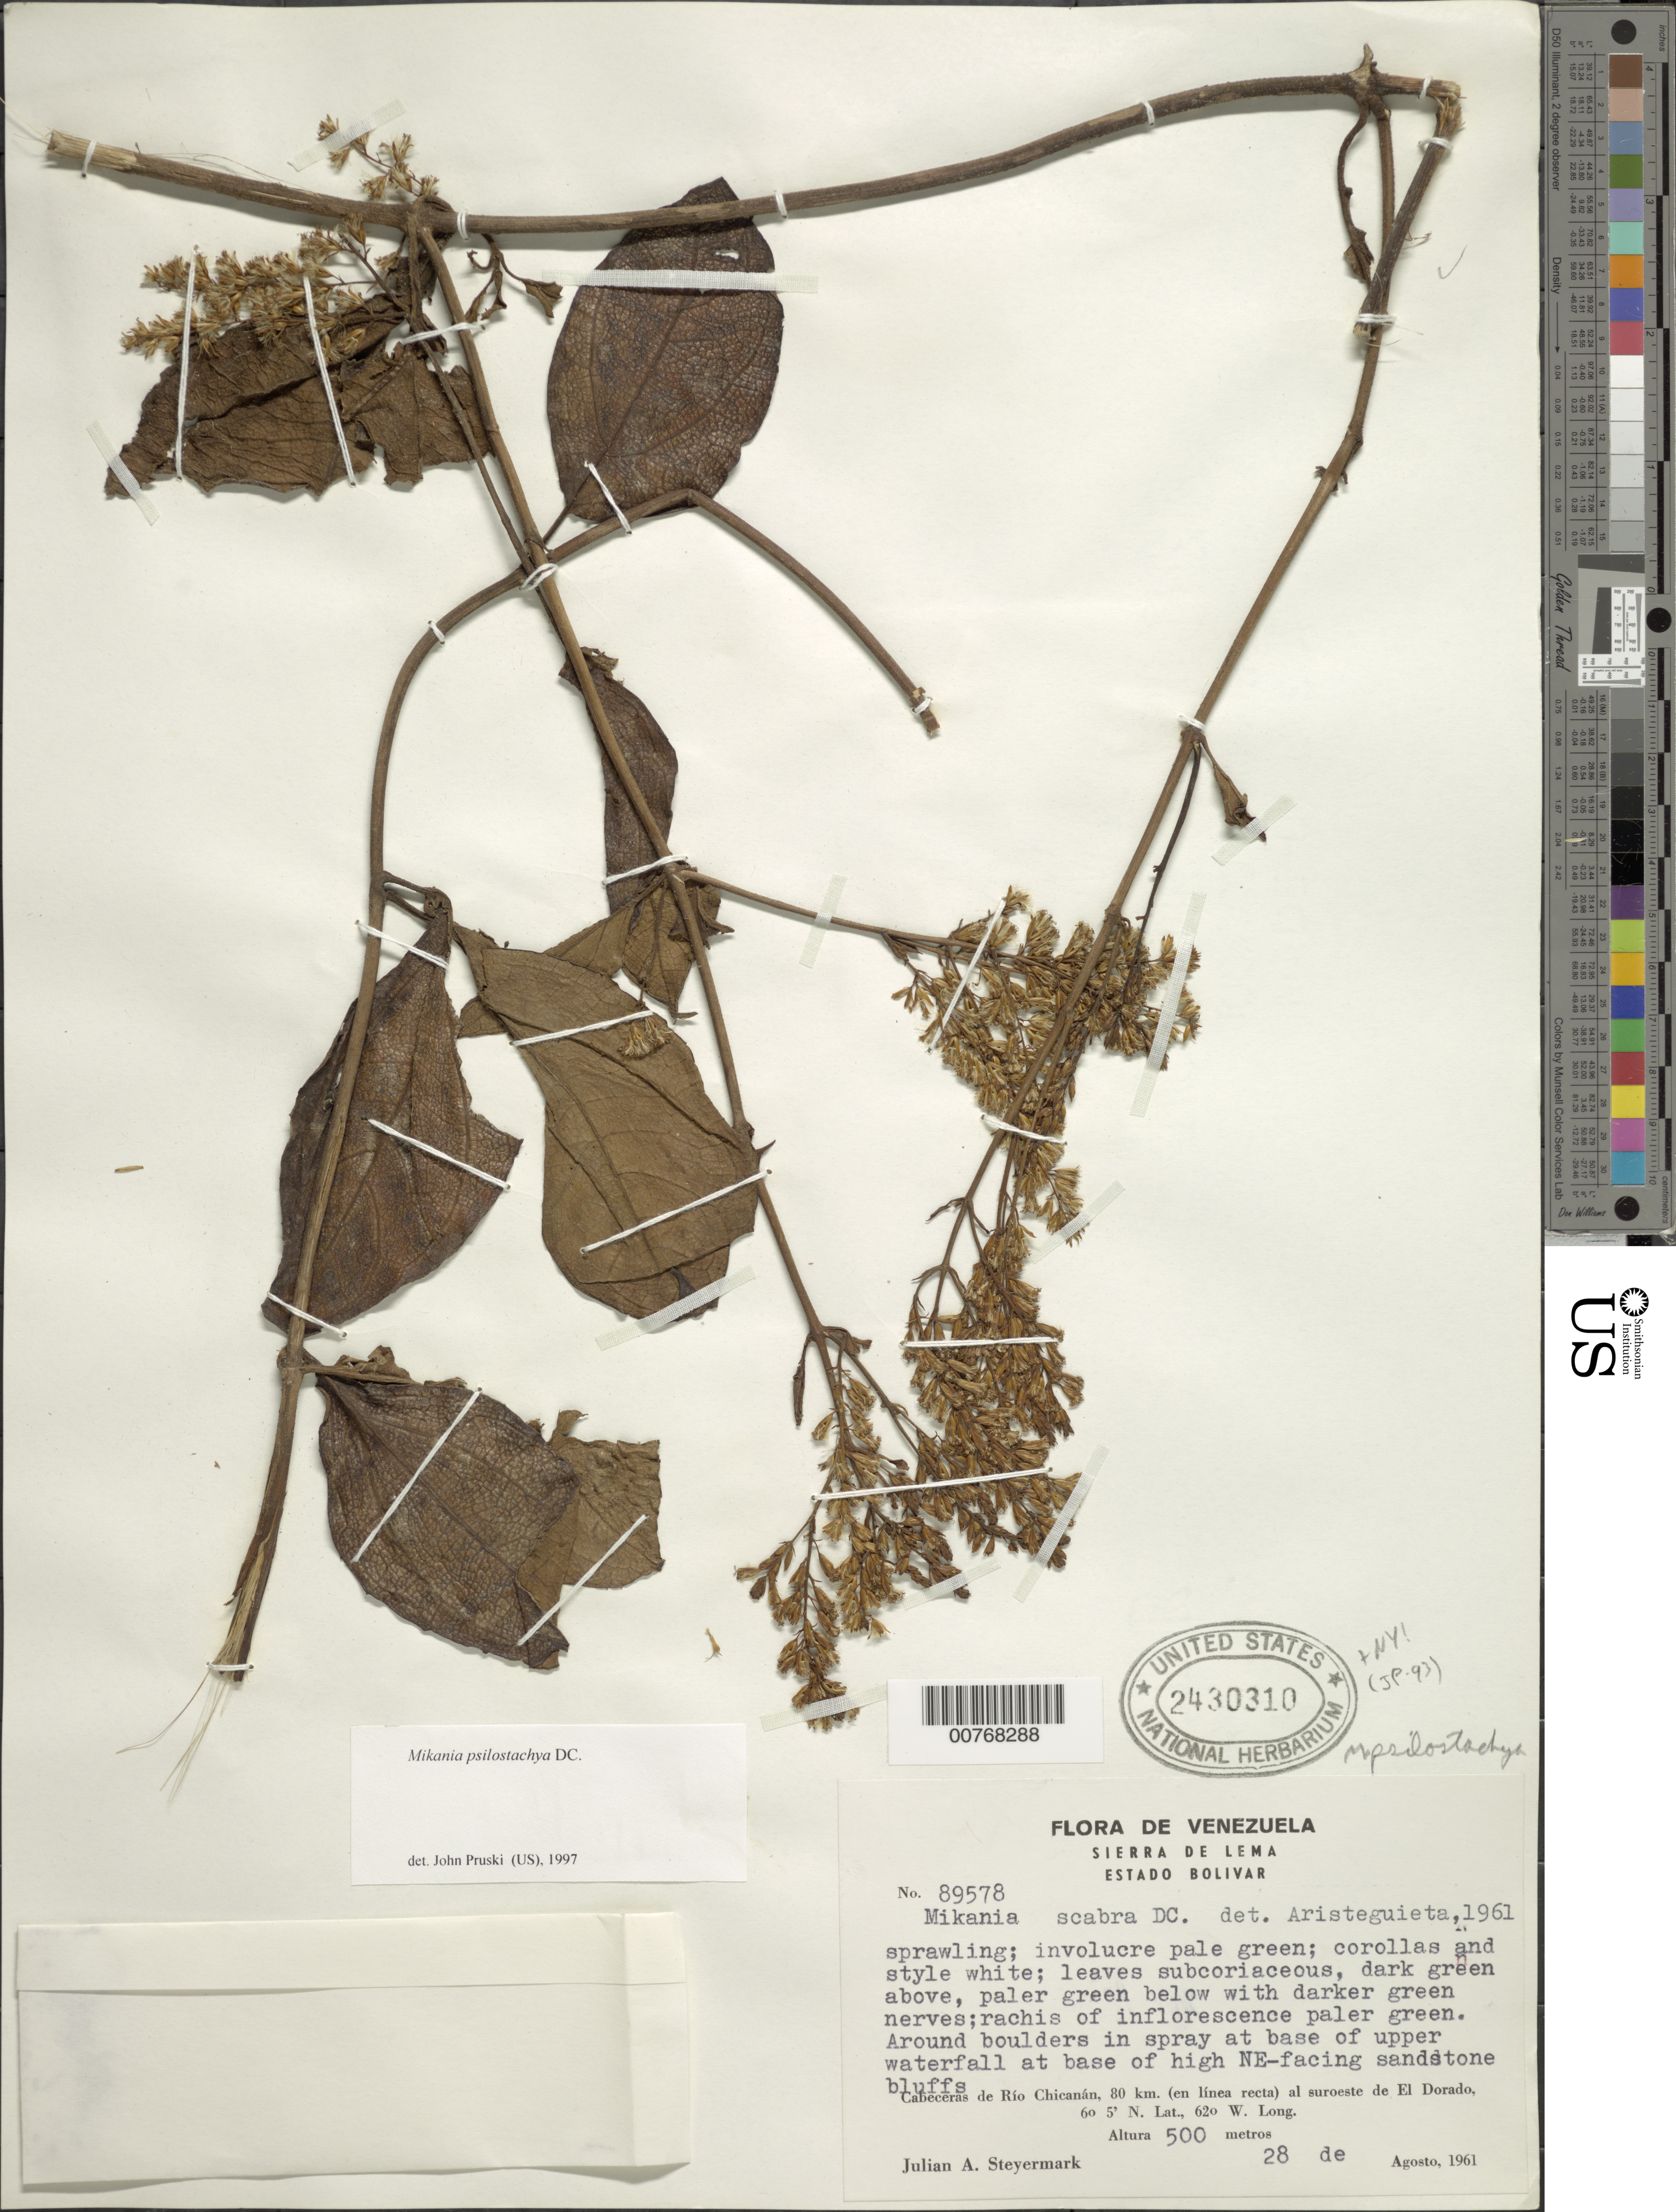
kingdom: Plantae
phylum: Tracheophyta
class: Magnoliopsida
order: Asterales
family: Asteraceae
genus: Mikania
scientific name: Mikania psilostachya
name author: DC.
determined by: Aristeguieta, L.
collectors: J. Steyermark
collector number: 89578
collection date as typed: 28-Aug-61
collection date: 1961-08-28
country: Venezuela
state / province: Bolívar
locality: Sierra de Lema, Cabeceras de Río Chicanán, 80 km in straight line to SW of El Dorado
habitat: Around boulders in spray at base of upper waterfall at base of high NE facing sandstone bluffs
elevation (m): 500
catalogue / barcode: US 2430310